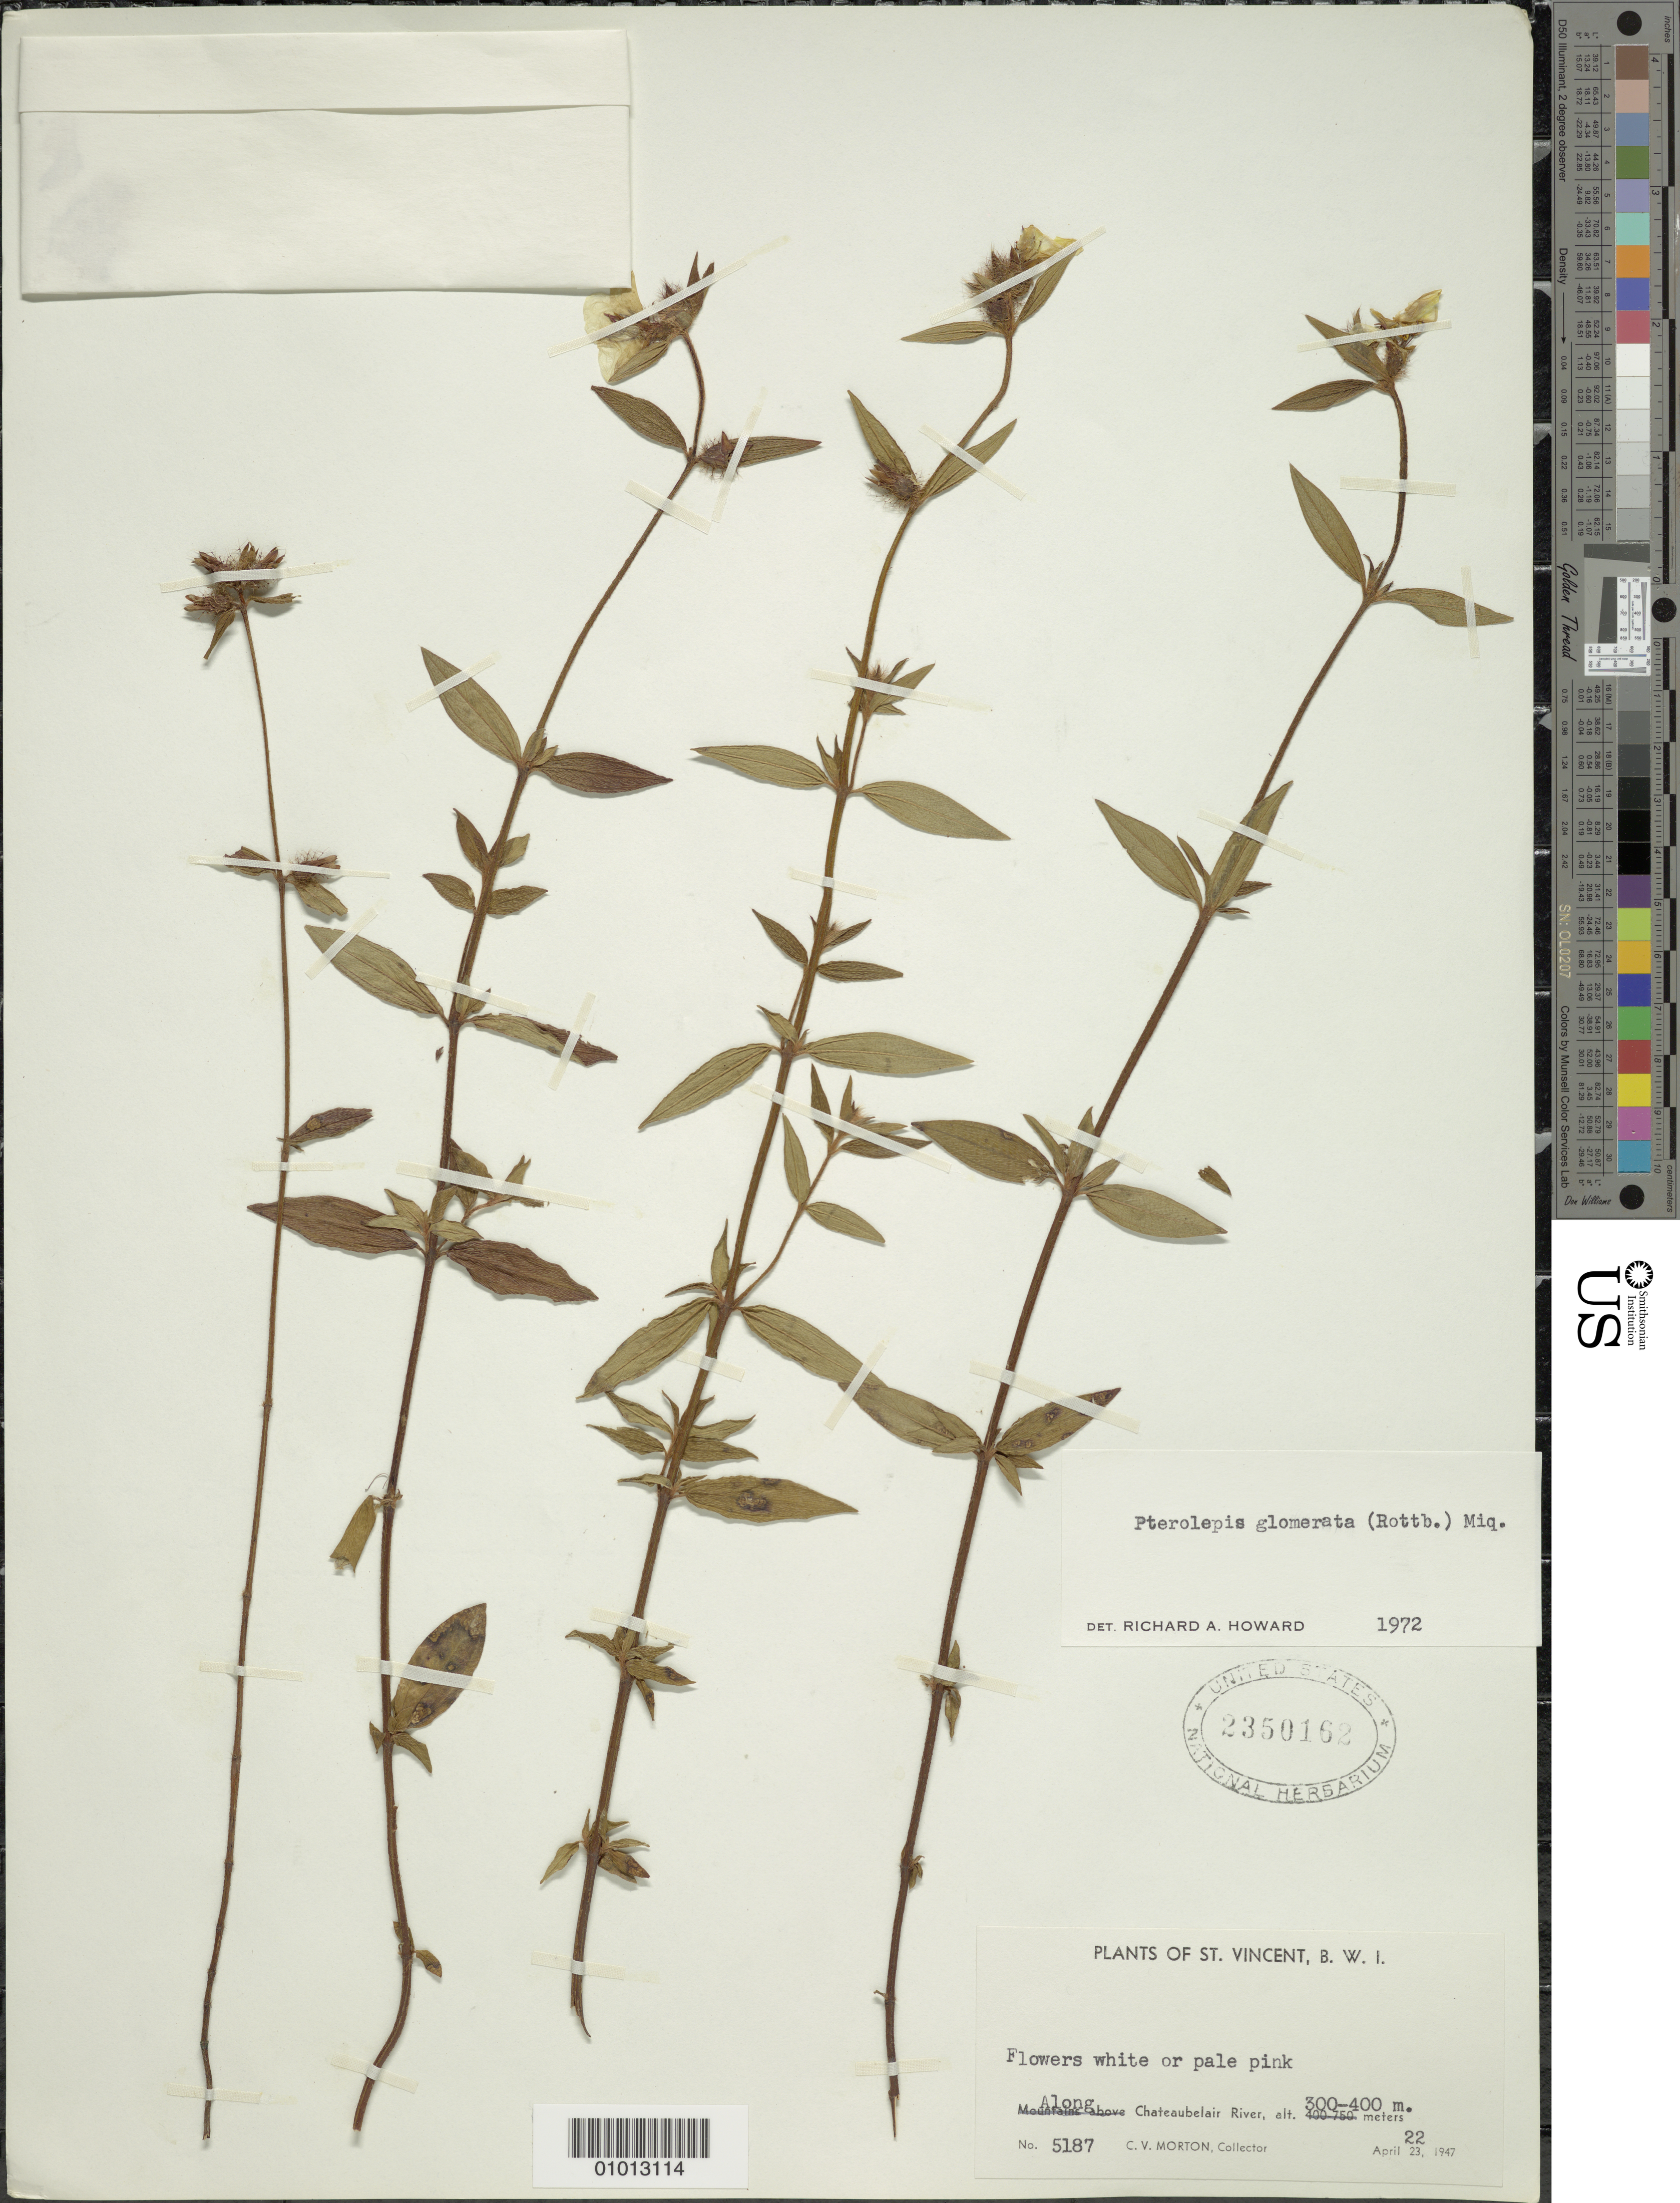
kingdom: Plantae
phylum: Tracheophyta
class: Magnoliopsida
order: Myrtales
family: Melastomataceae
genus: Pterolepis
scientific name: Pterolepis glomerata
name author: (Rottb.) Miq.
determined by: Howard, R. A.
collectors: C. V. Morton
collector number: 5187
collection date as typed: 22 Apr 1947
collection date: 1947-04-22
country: St. Vincent - Grenadines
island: St. Vincent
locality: Along Chateaubelair river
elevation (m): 300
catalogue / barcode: US 2350162